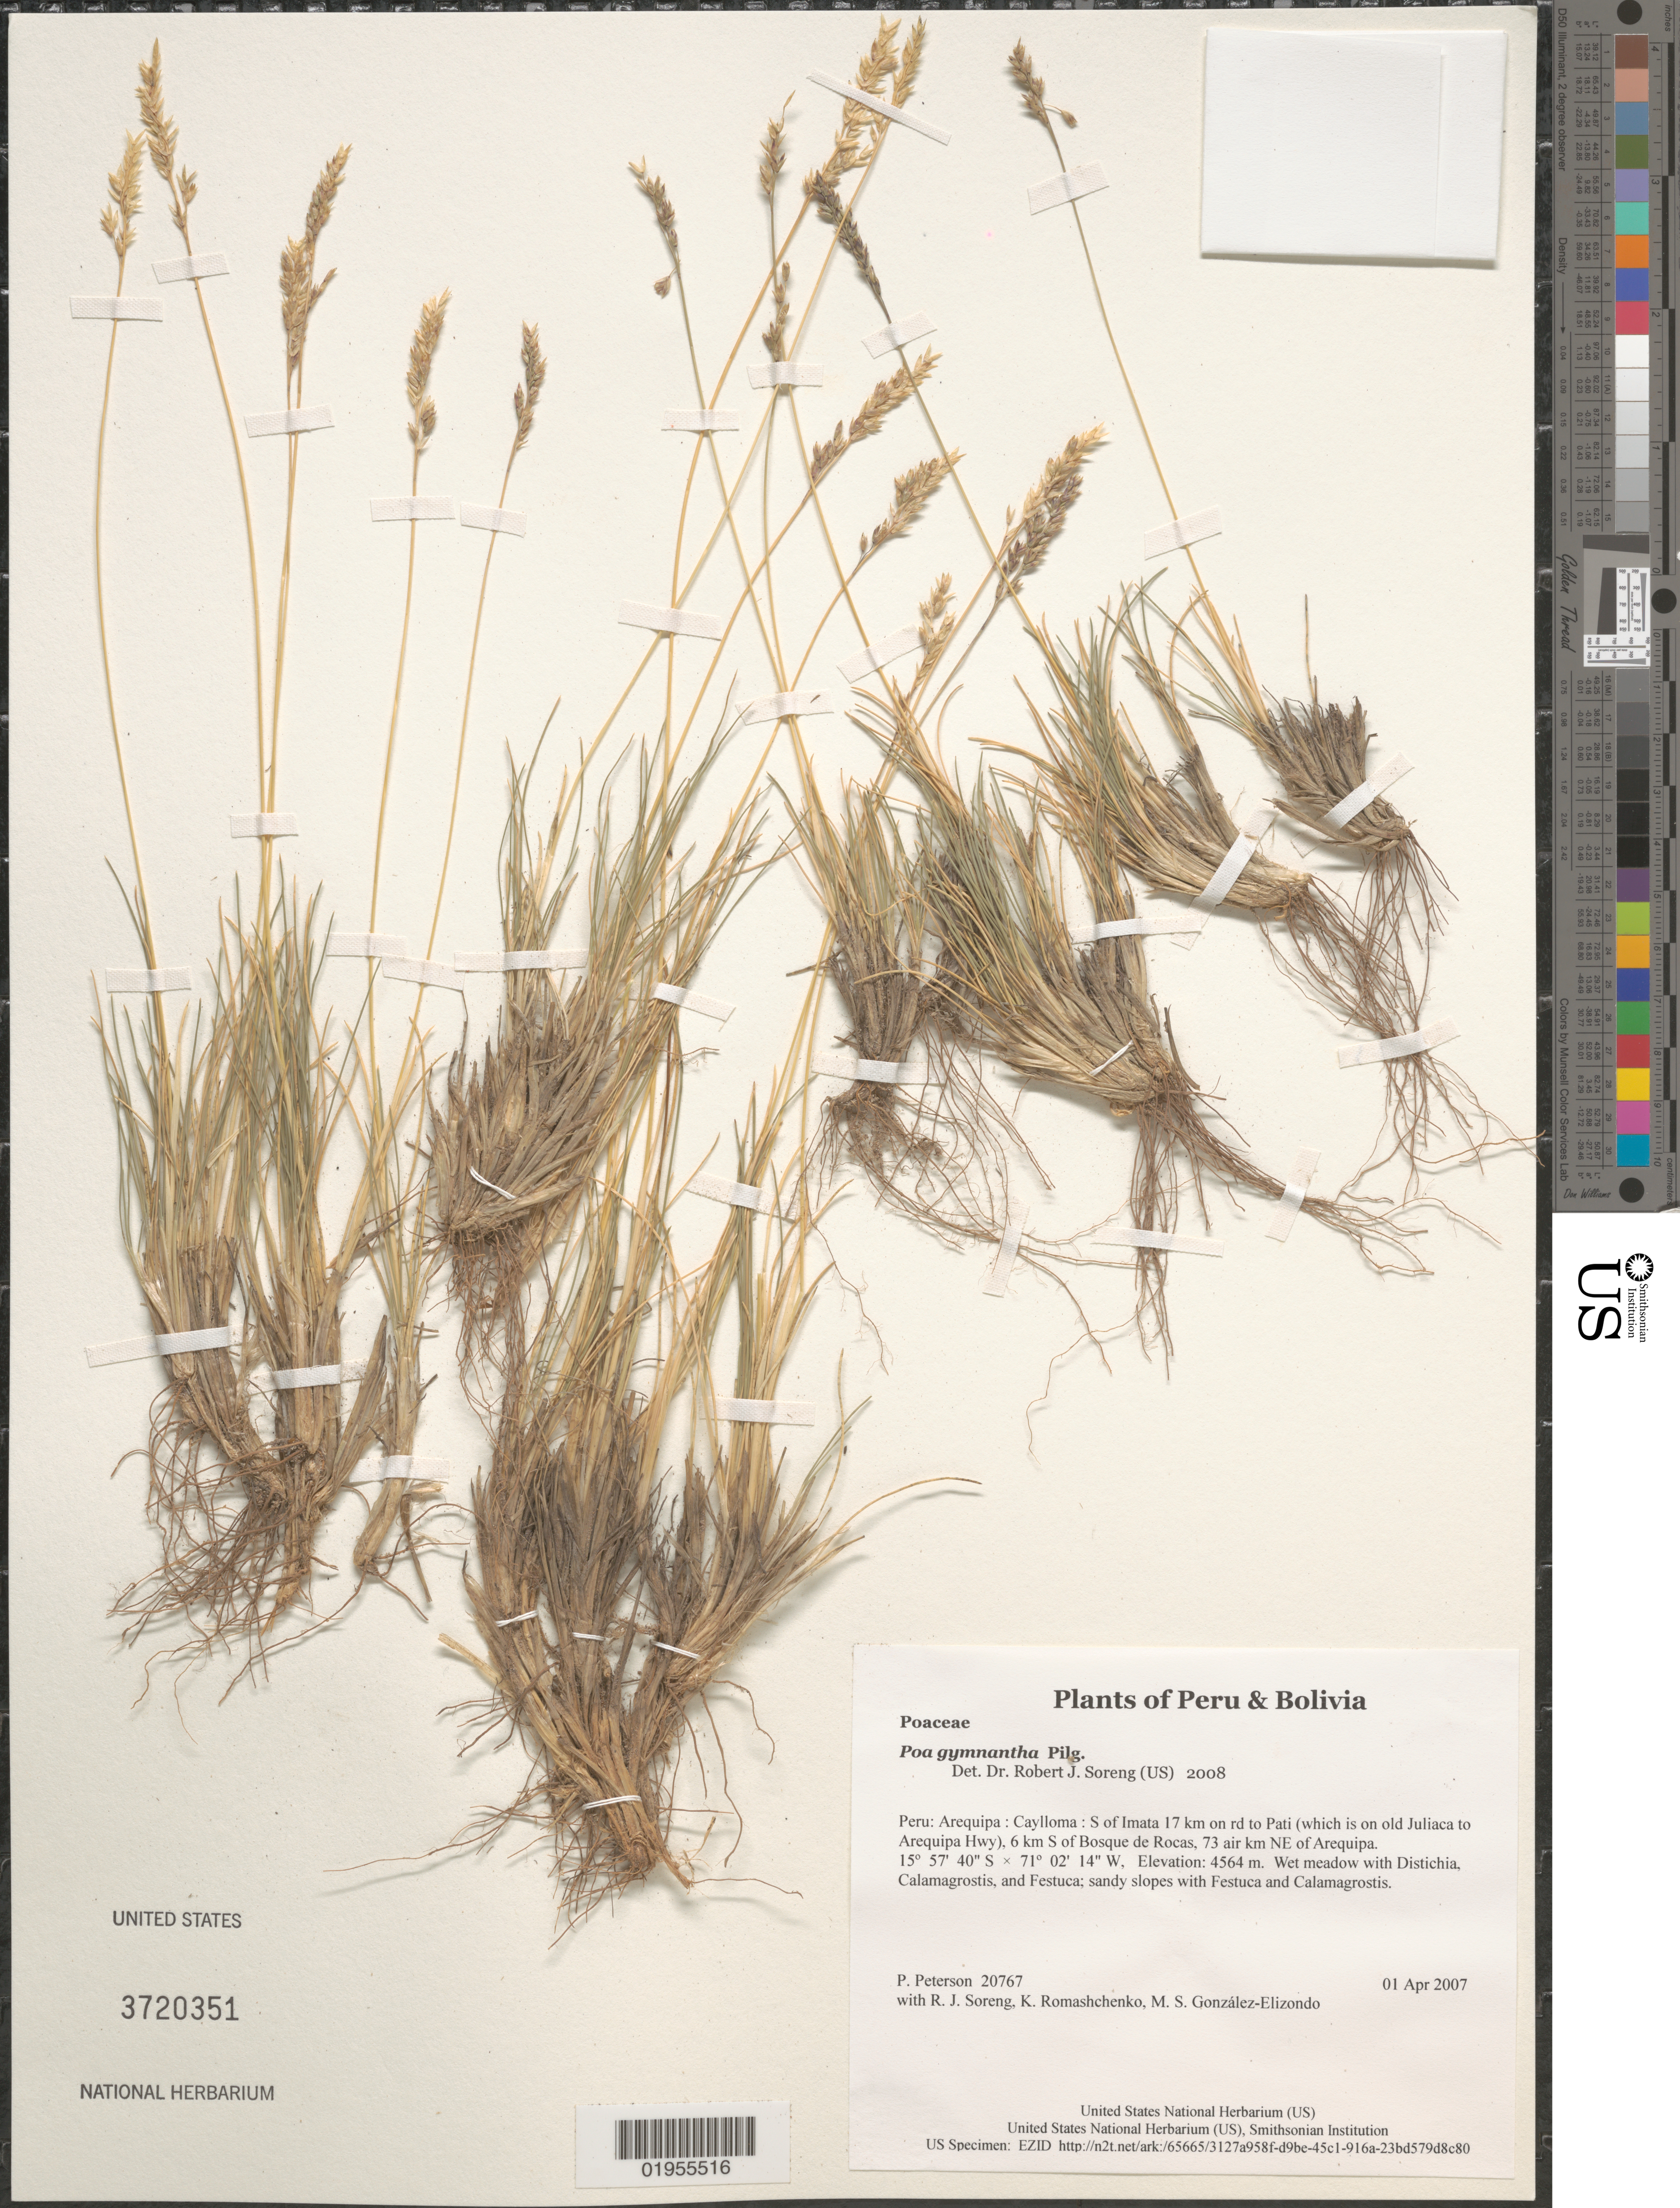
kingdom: Plantae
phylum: Tracheophyta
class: Liliopsida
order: Poales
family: Poaceae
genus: Poa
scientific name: Poa gymnantha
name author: Pilg.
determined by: Soreng, Robert J., Research Associate (BOT), Smithsonian Institution - National Museum of Natural History (UNITED STATES)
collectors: P. M. Peterson, R. J. Soreng, K. Romashchenko & M. S. González-Elizondo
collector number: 20767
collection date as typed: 01 Apr 2007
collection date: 2007-04-01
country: Peru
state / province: Arequipa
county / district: Caylloma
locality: S of Imata 17 km on rd to Pati (which is on old Juliaca to Arequipa Hwy), 6 km S of Bosque de Rocas, 73 air km NE of Arequipa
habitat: Wet meadow with Distichia, Calamagrostis, and Festuca; sandy slopes with Festuca and Calamagrostis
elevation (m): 4564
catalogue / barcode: US 3720351